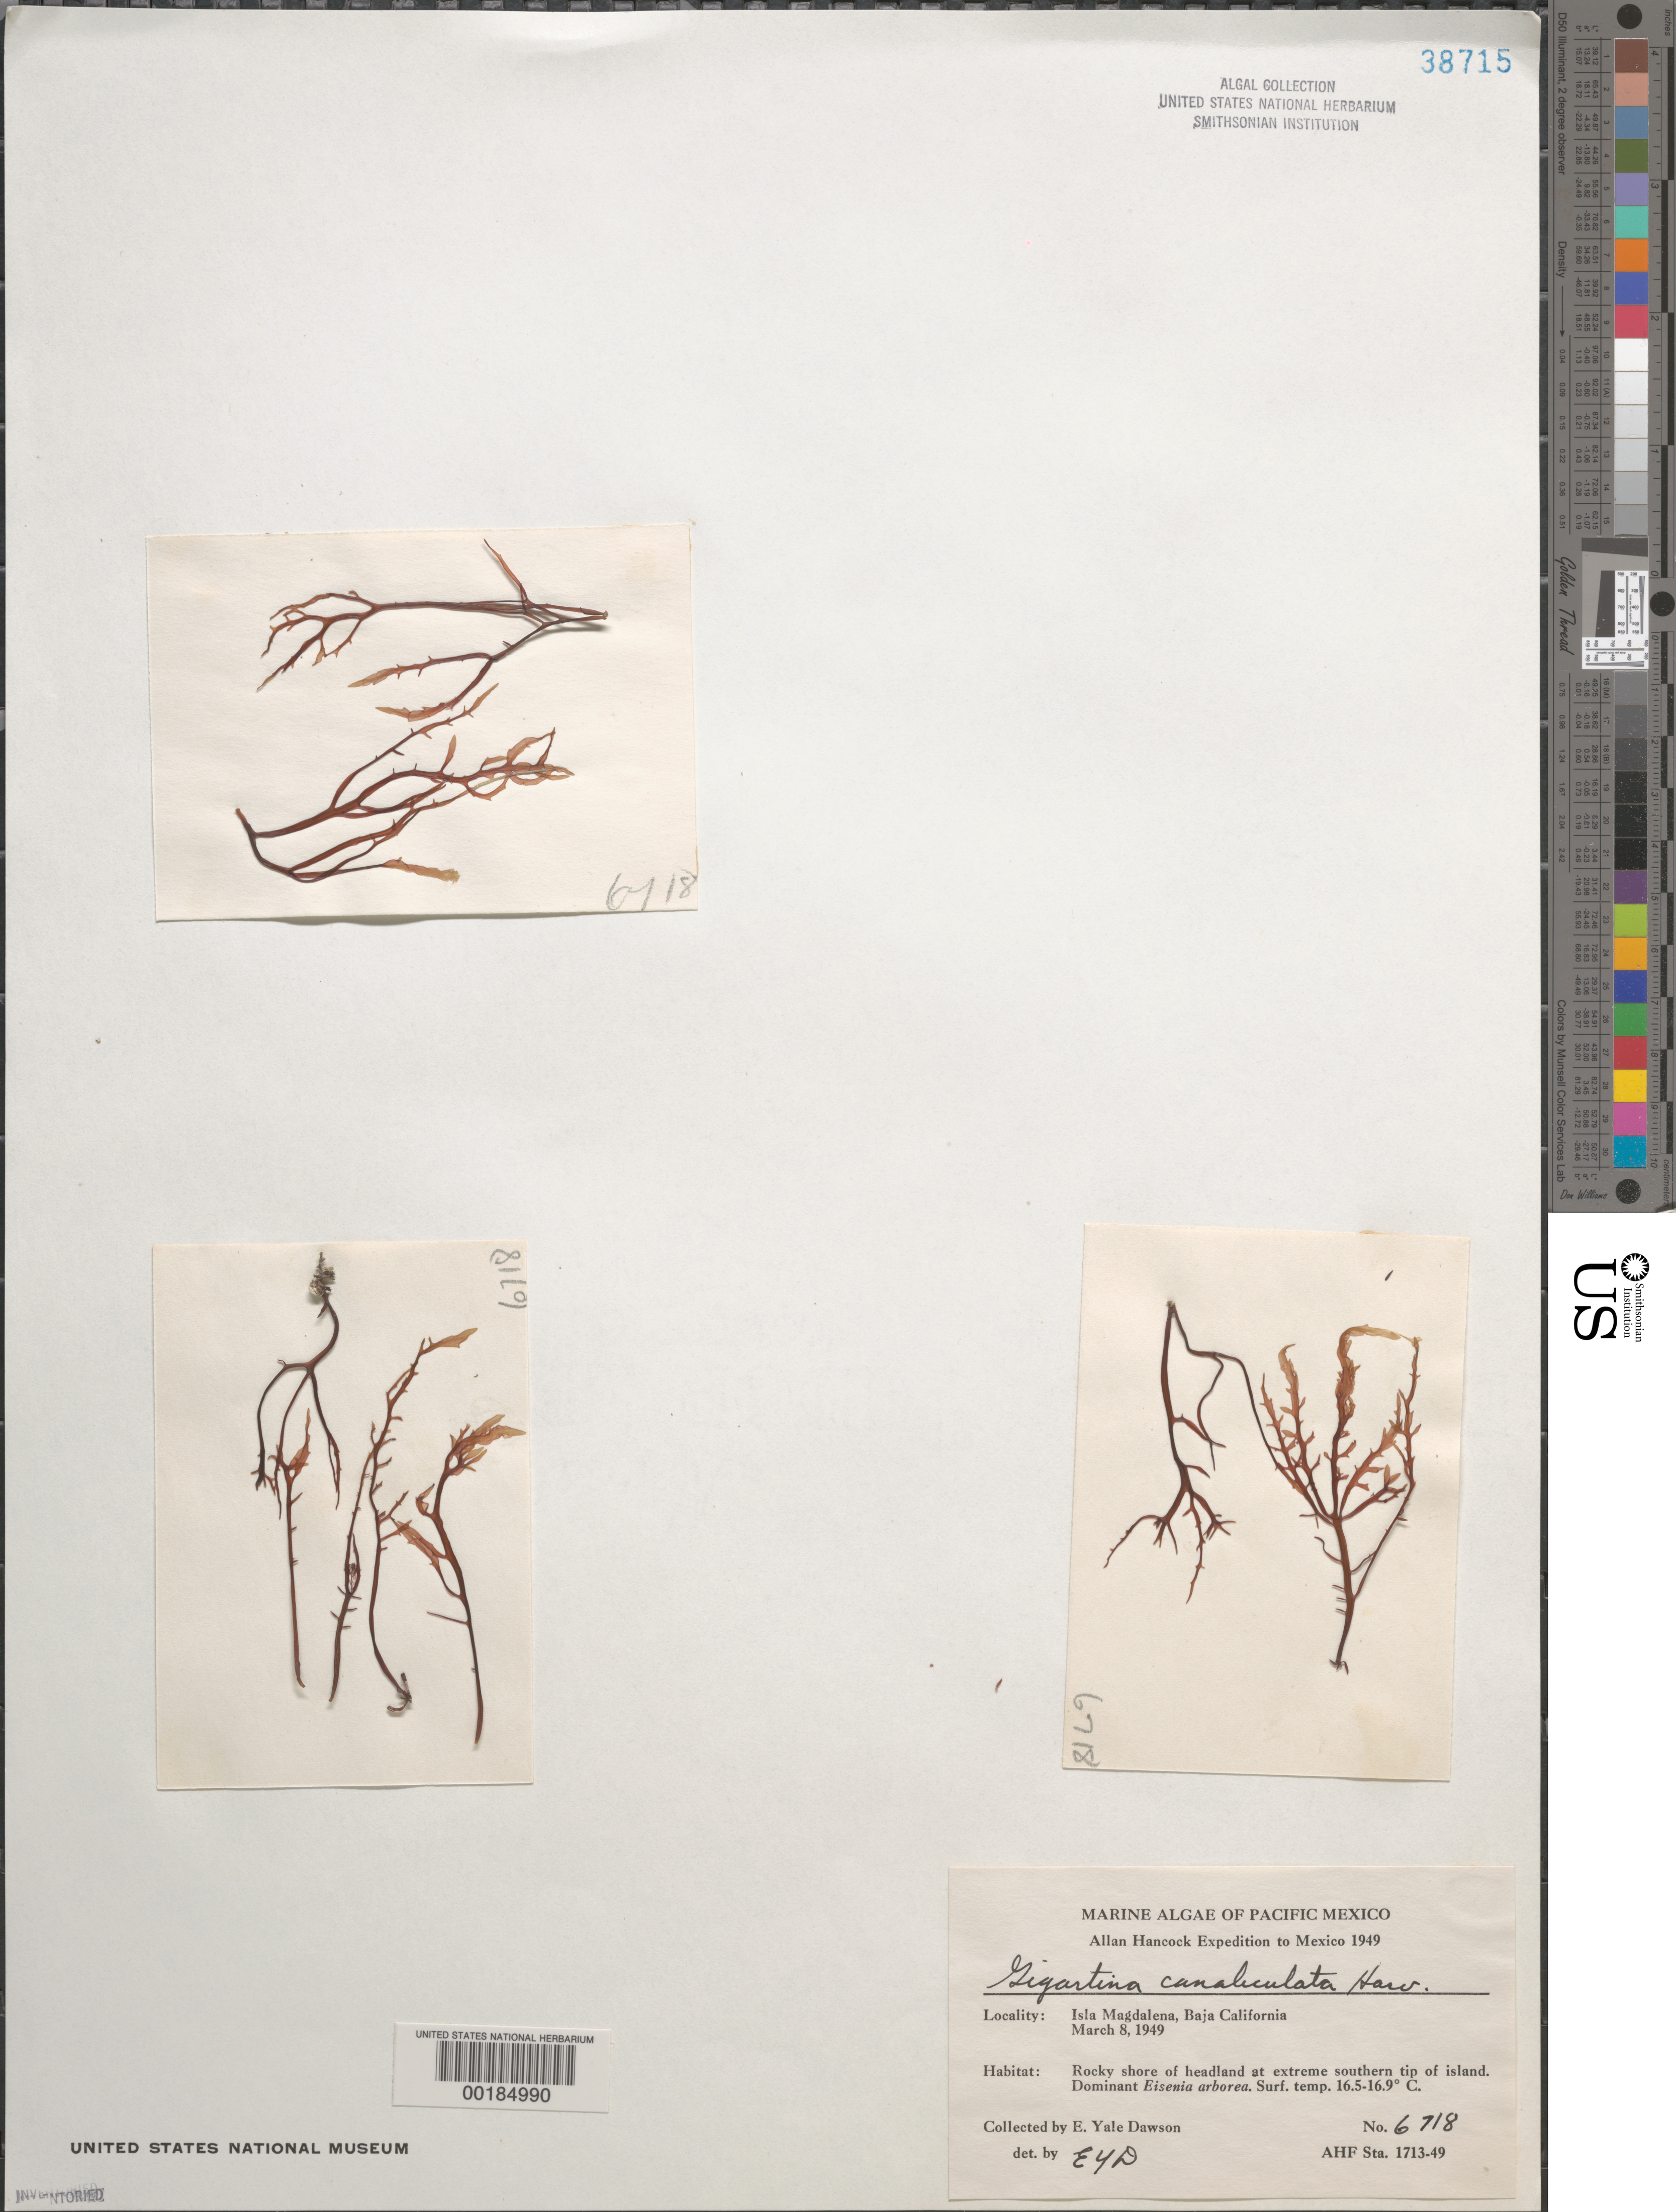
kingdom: Plantae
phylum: Rhodophyta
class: Florideophyceae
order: Gigartinales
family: Gigartinaceae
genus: Chondracanthus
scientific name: Chondracanthus canaliculatus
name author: (Harv.) Guiry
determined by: Algae name updating Project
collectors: E. Y. Dawson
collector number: EYD 6718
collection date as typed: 08 Mar 1949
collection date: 1949-03-08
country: Mexico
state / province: Baja California Sur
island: Isla Magdalena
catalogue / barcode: US 38715